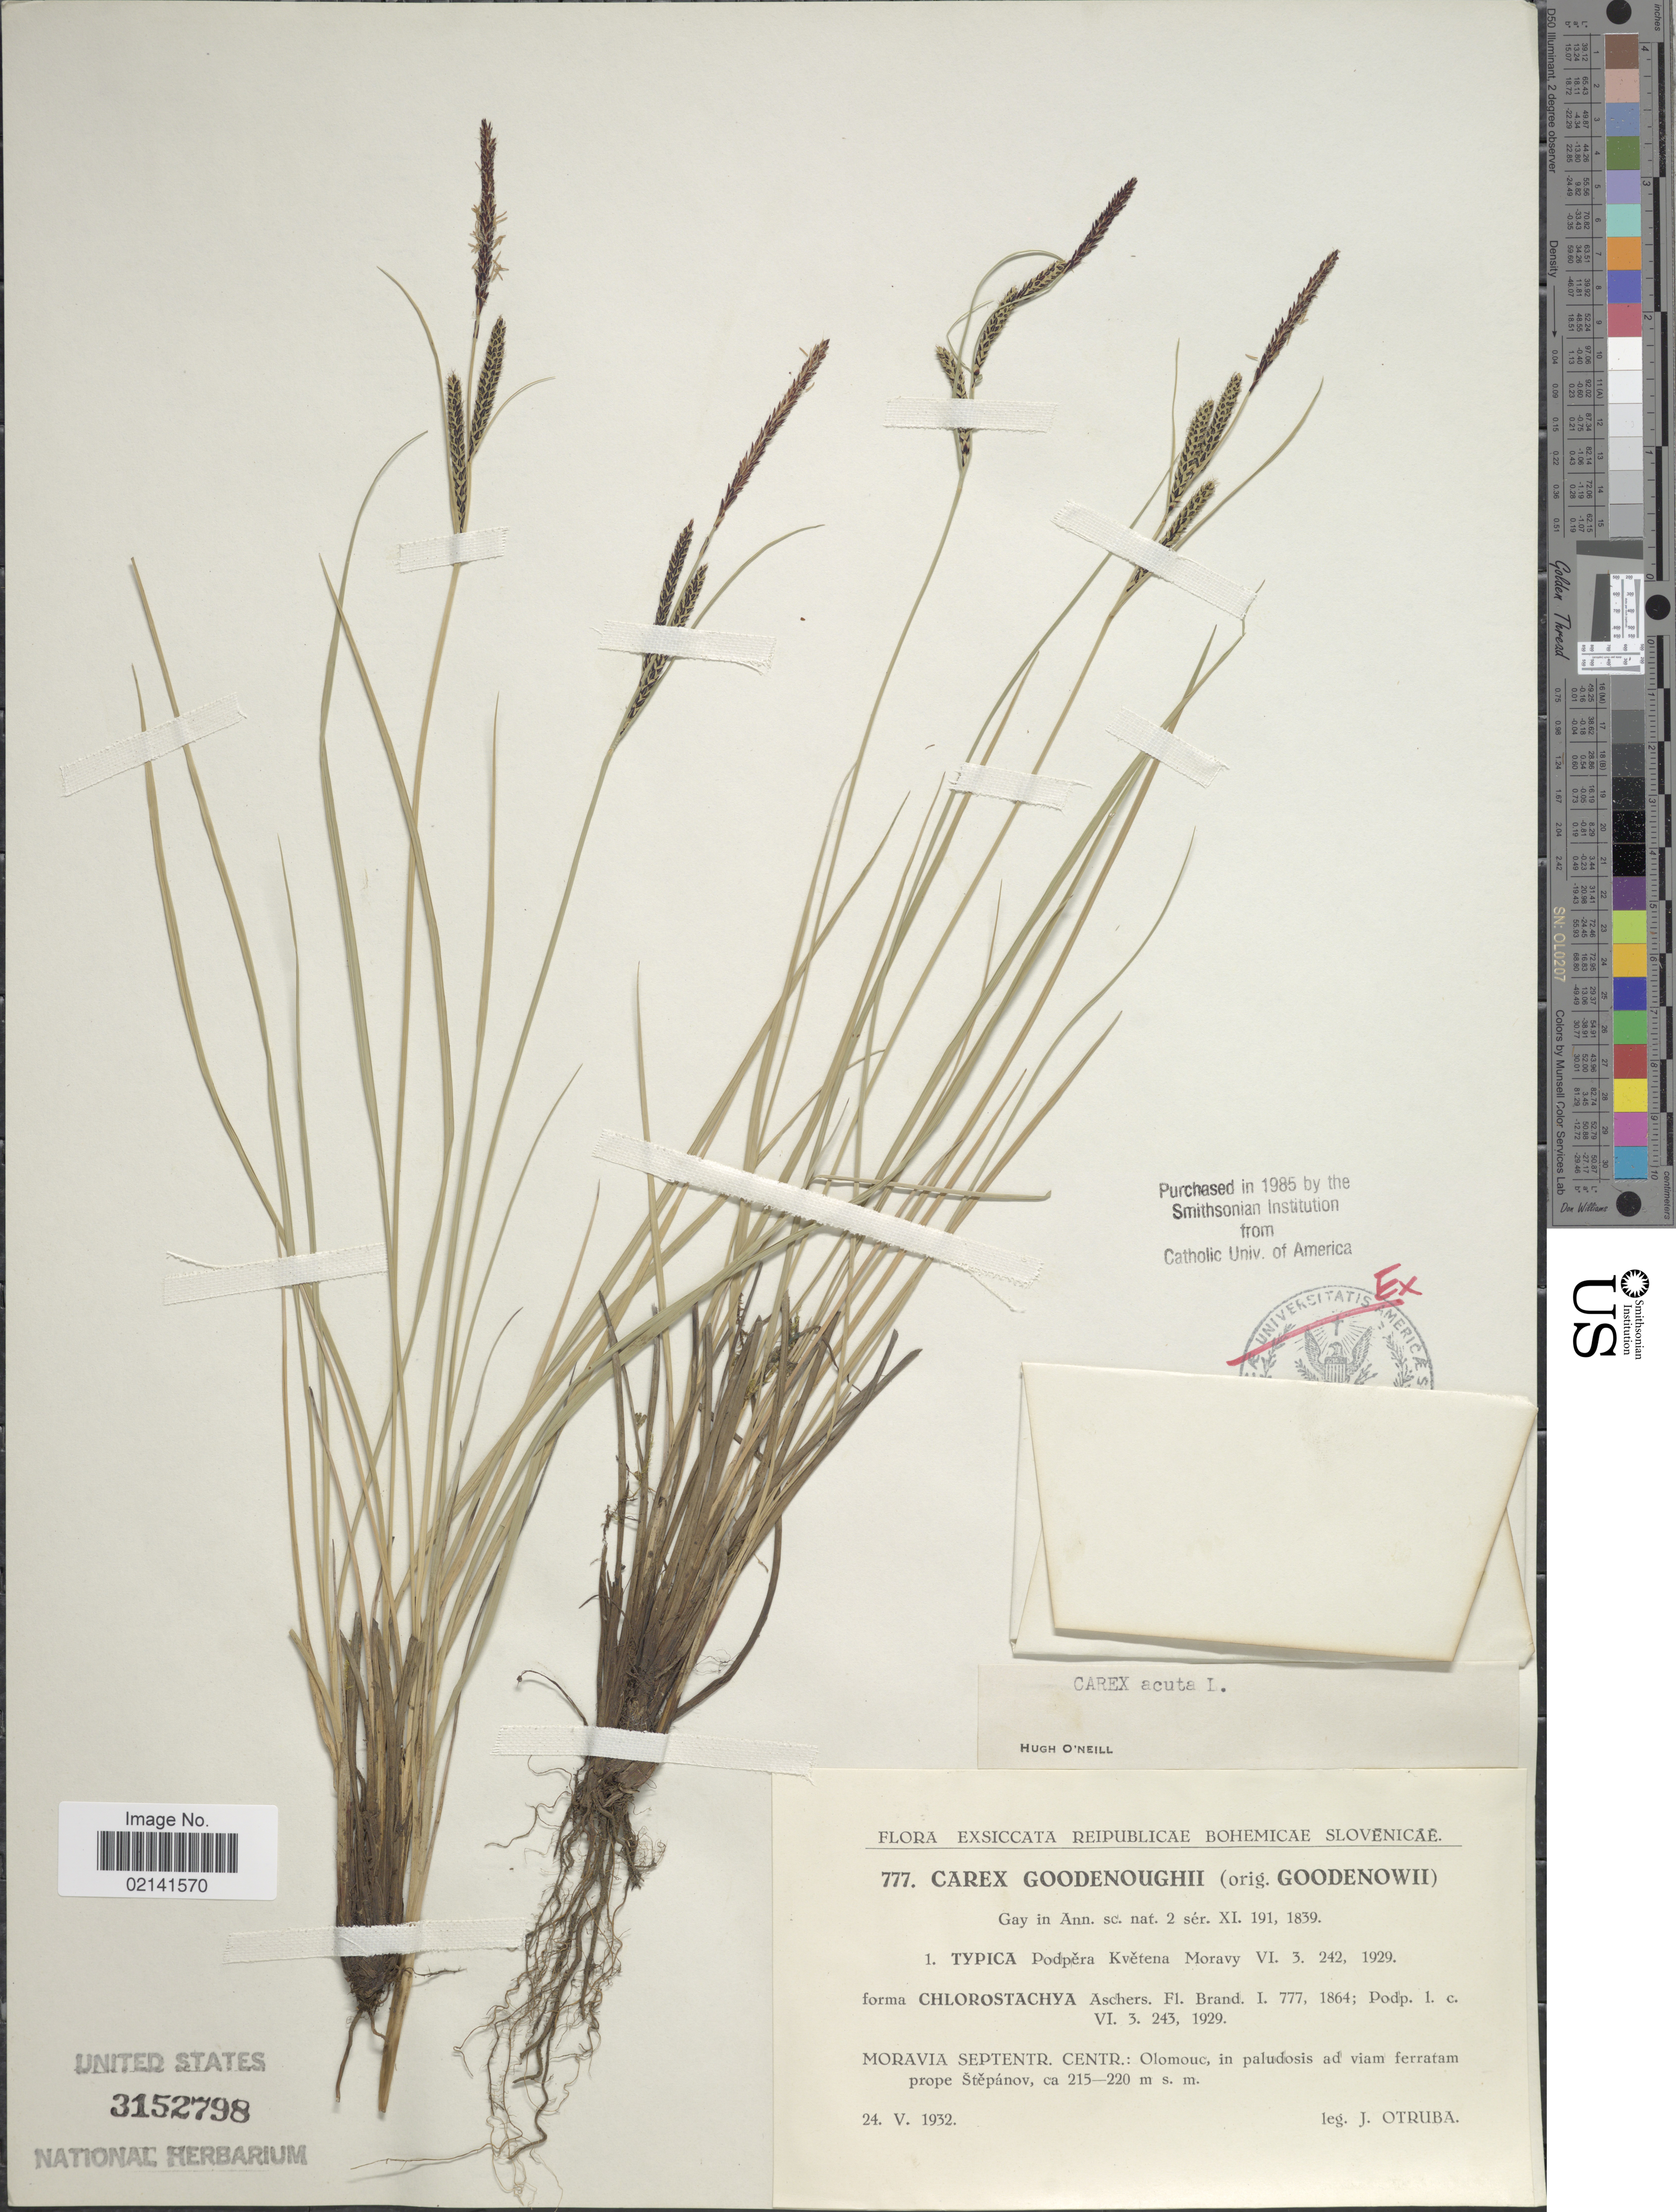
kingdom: Plantae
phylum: Tracheophyta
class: Liliopsida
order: Poales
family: Cyperaceae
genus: Carex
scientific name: Carex acuta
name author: L.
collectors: J. Otruba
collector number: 777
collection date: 1932-05-24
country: Czechia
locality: Reipublicae Bohemicae Slovenicae, Moravia Septentr. Centr.: Olomouc, in paludosis ad viam ferratam prope Stepanov,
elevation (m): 215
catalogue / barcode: US 3152798